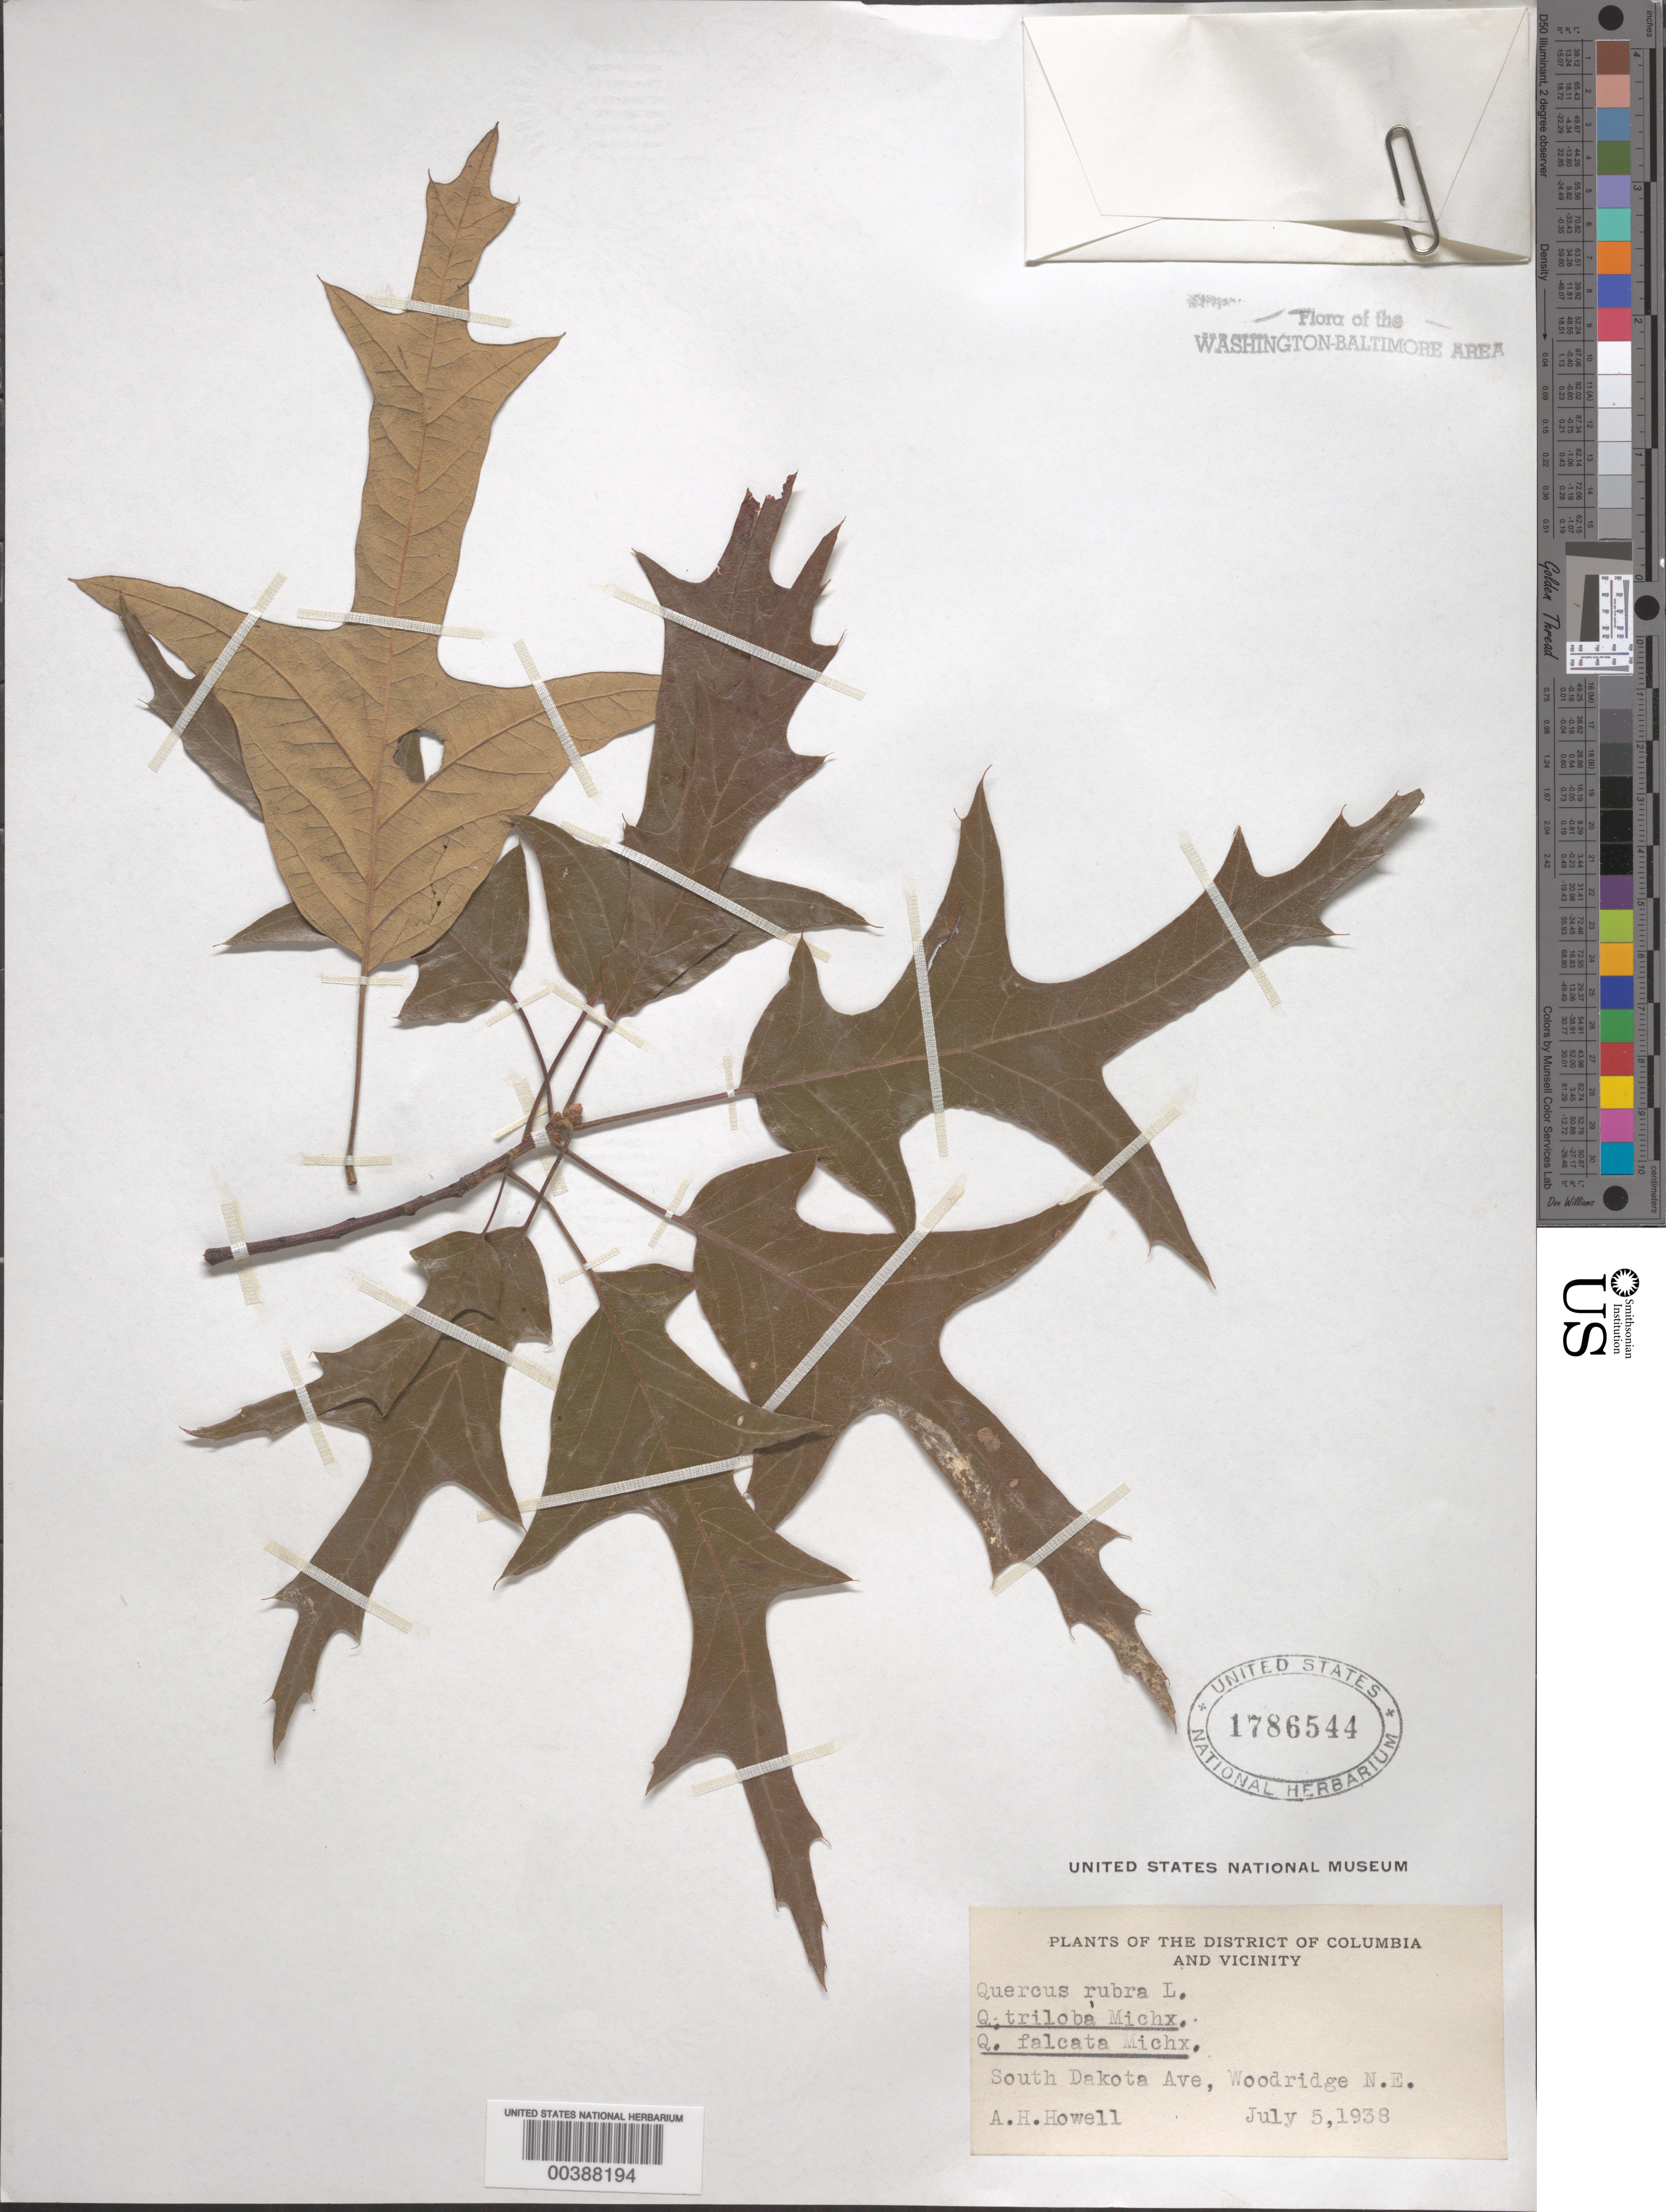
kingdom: Plantae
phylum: Tracheophyta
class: Magnoliopsida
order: Fagales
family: Fagaceae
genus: Quercus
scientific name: Quercus falcata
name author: Michx.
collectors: A. H. Howell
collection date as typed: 05 Jul 1938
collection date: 1938-07-05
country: United States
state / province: District of Columbia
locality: South Dakota Avenue, Woodridge, NE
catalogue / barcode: US 1786544